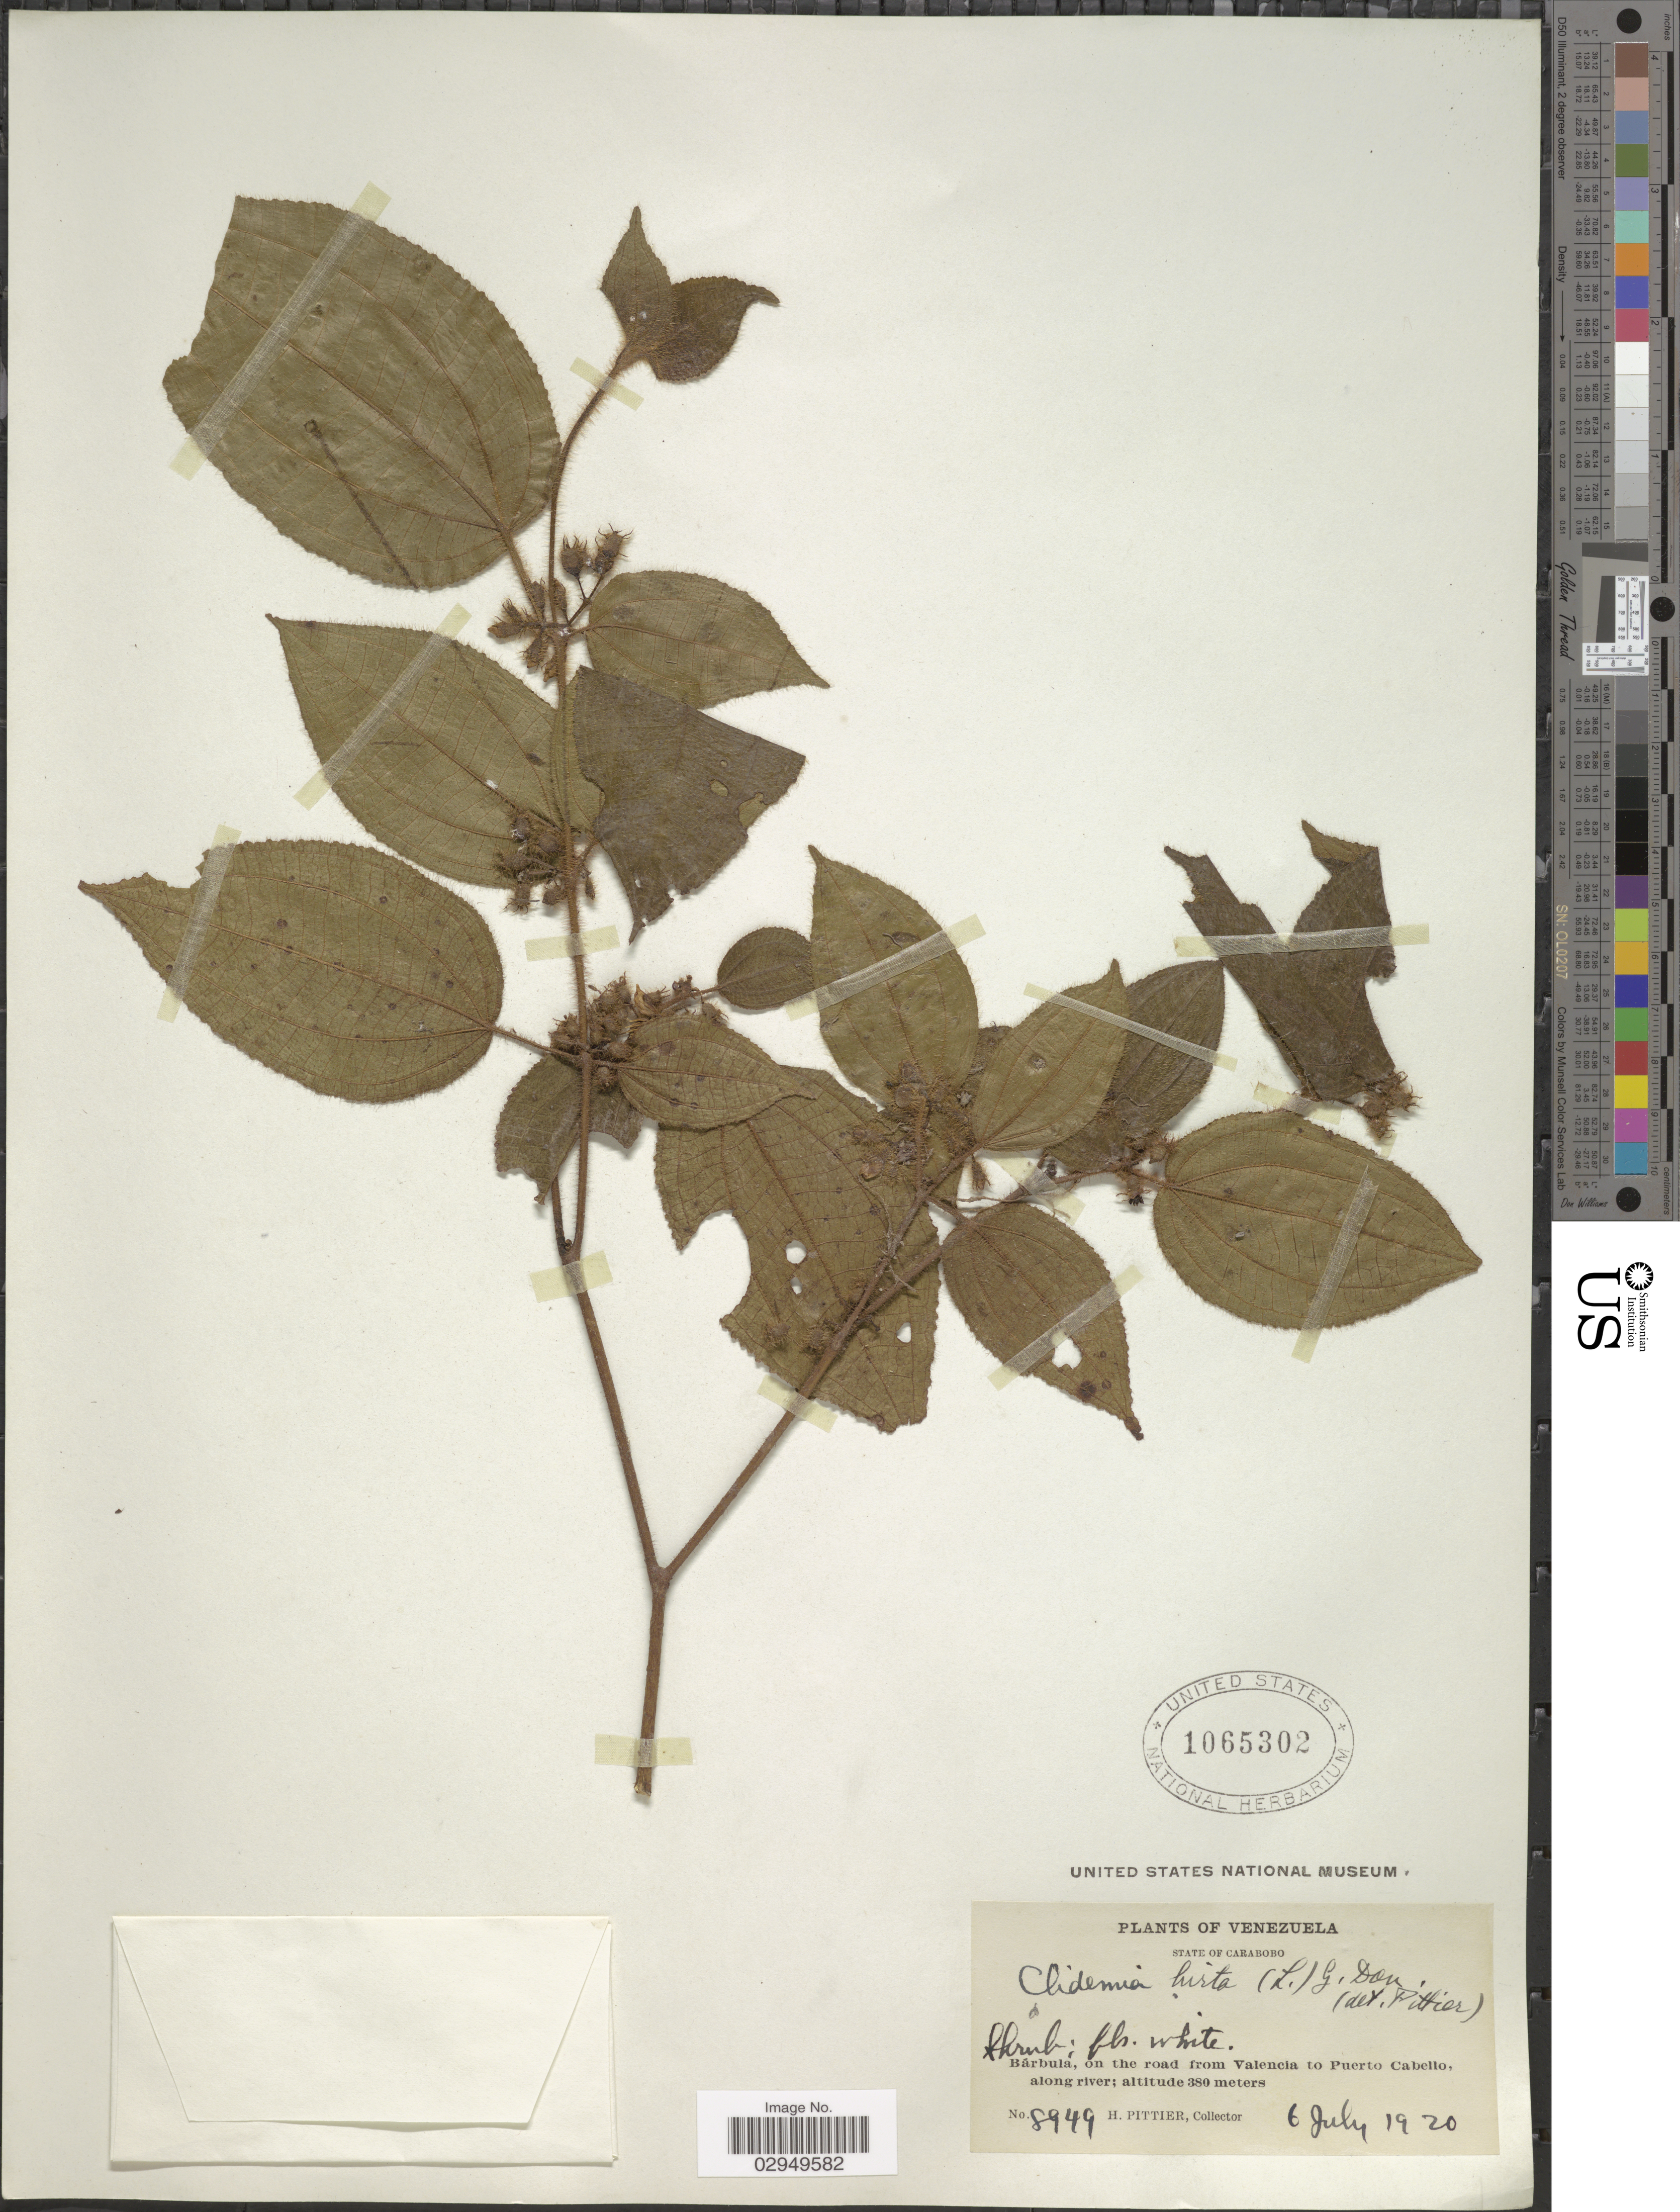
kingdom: Plantae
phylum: Tracheophyta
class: Magnoliopsida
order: Myrtales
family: Melastomataceae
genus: Clidemia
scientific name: Clidemia hirta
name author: (L.) D. Don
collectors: H. F. Pittier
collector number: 8949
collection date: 1920-07-06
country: Venezuela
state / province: Carabobo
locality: Bárbulá, on the road from Valencia to Puerto Cabello, along river.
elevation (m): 380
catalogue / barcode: US 1065302